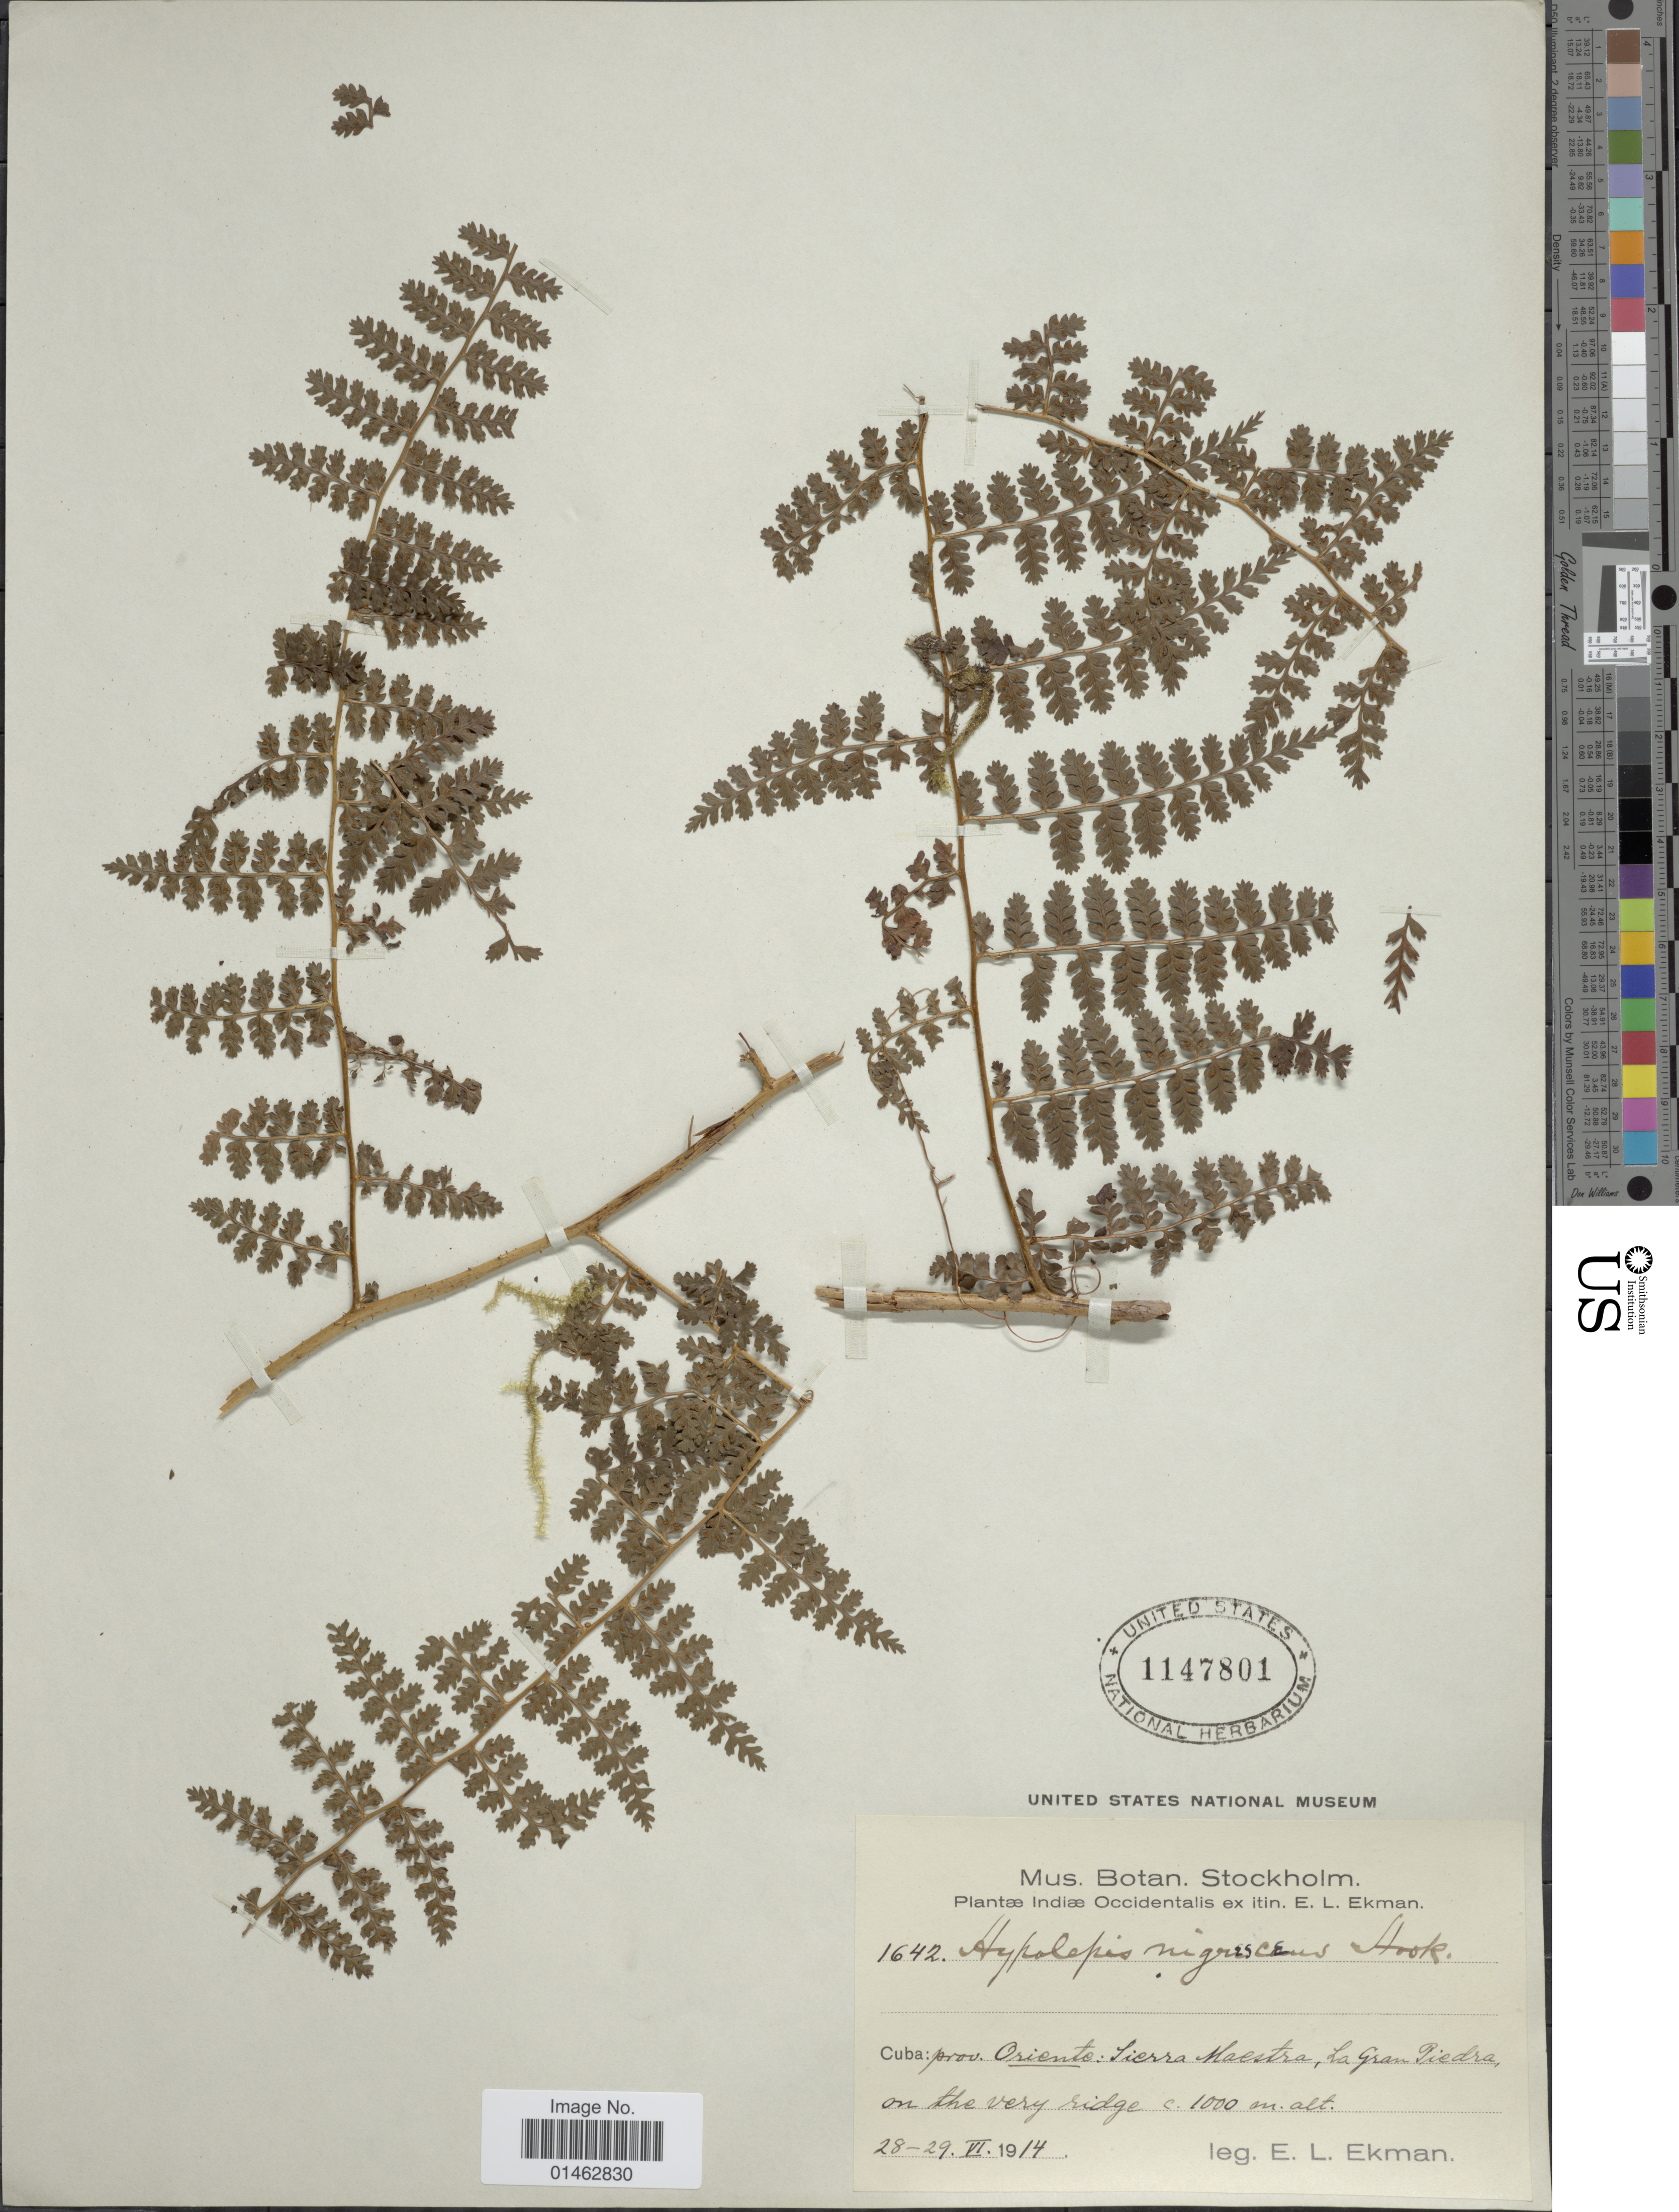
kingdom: Plantae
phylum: Tracheophyta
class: Polypodiopsida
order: Polypodiales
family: Dennstaedtiaceae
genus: Hypolepis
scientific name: Hypolepis nigrescens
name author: Hook.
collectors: E. L. Ekman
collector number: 1642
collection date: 1914-06-28/1914-06-29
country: Cuba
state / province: Oriente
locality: Sierra Maestra, La Gran Piedra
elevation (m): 1000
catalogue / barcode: US 1147801